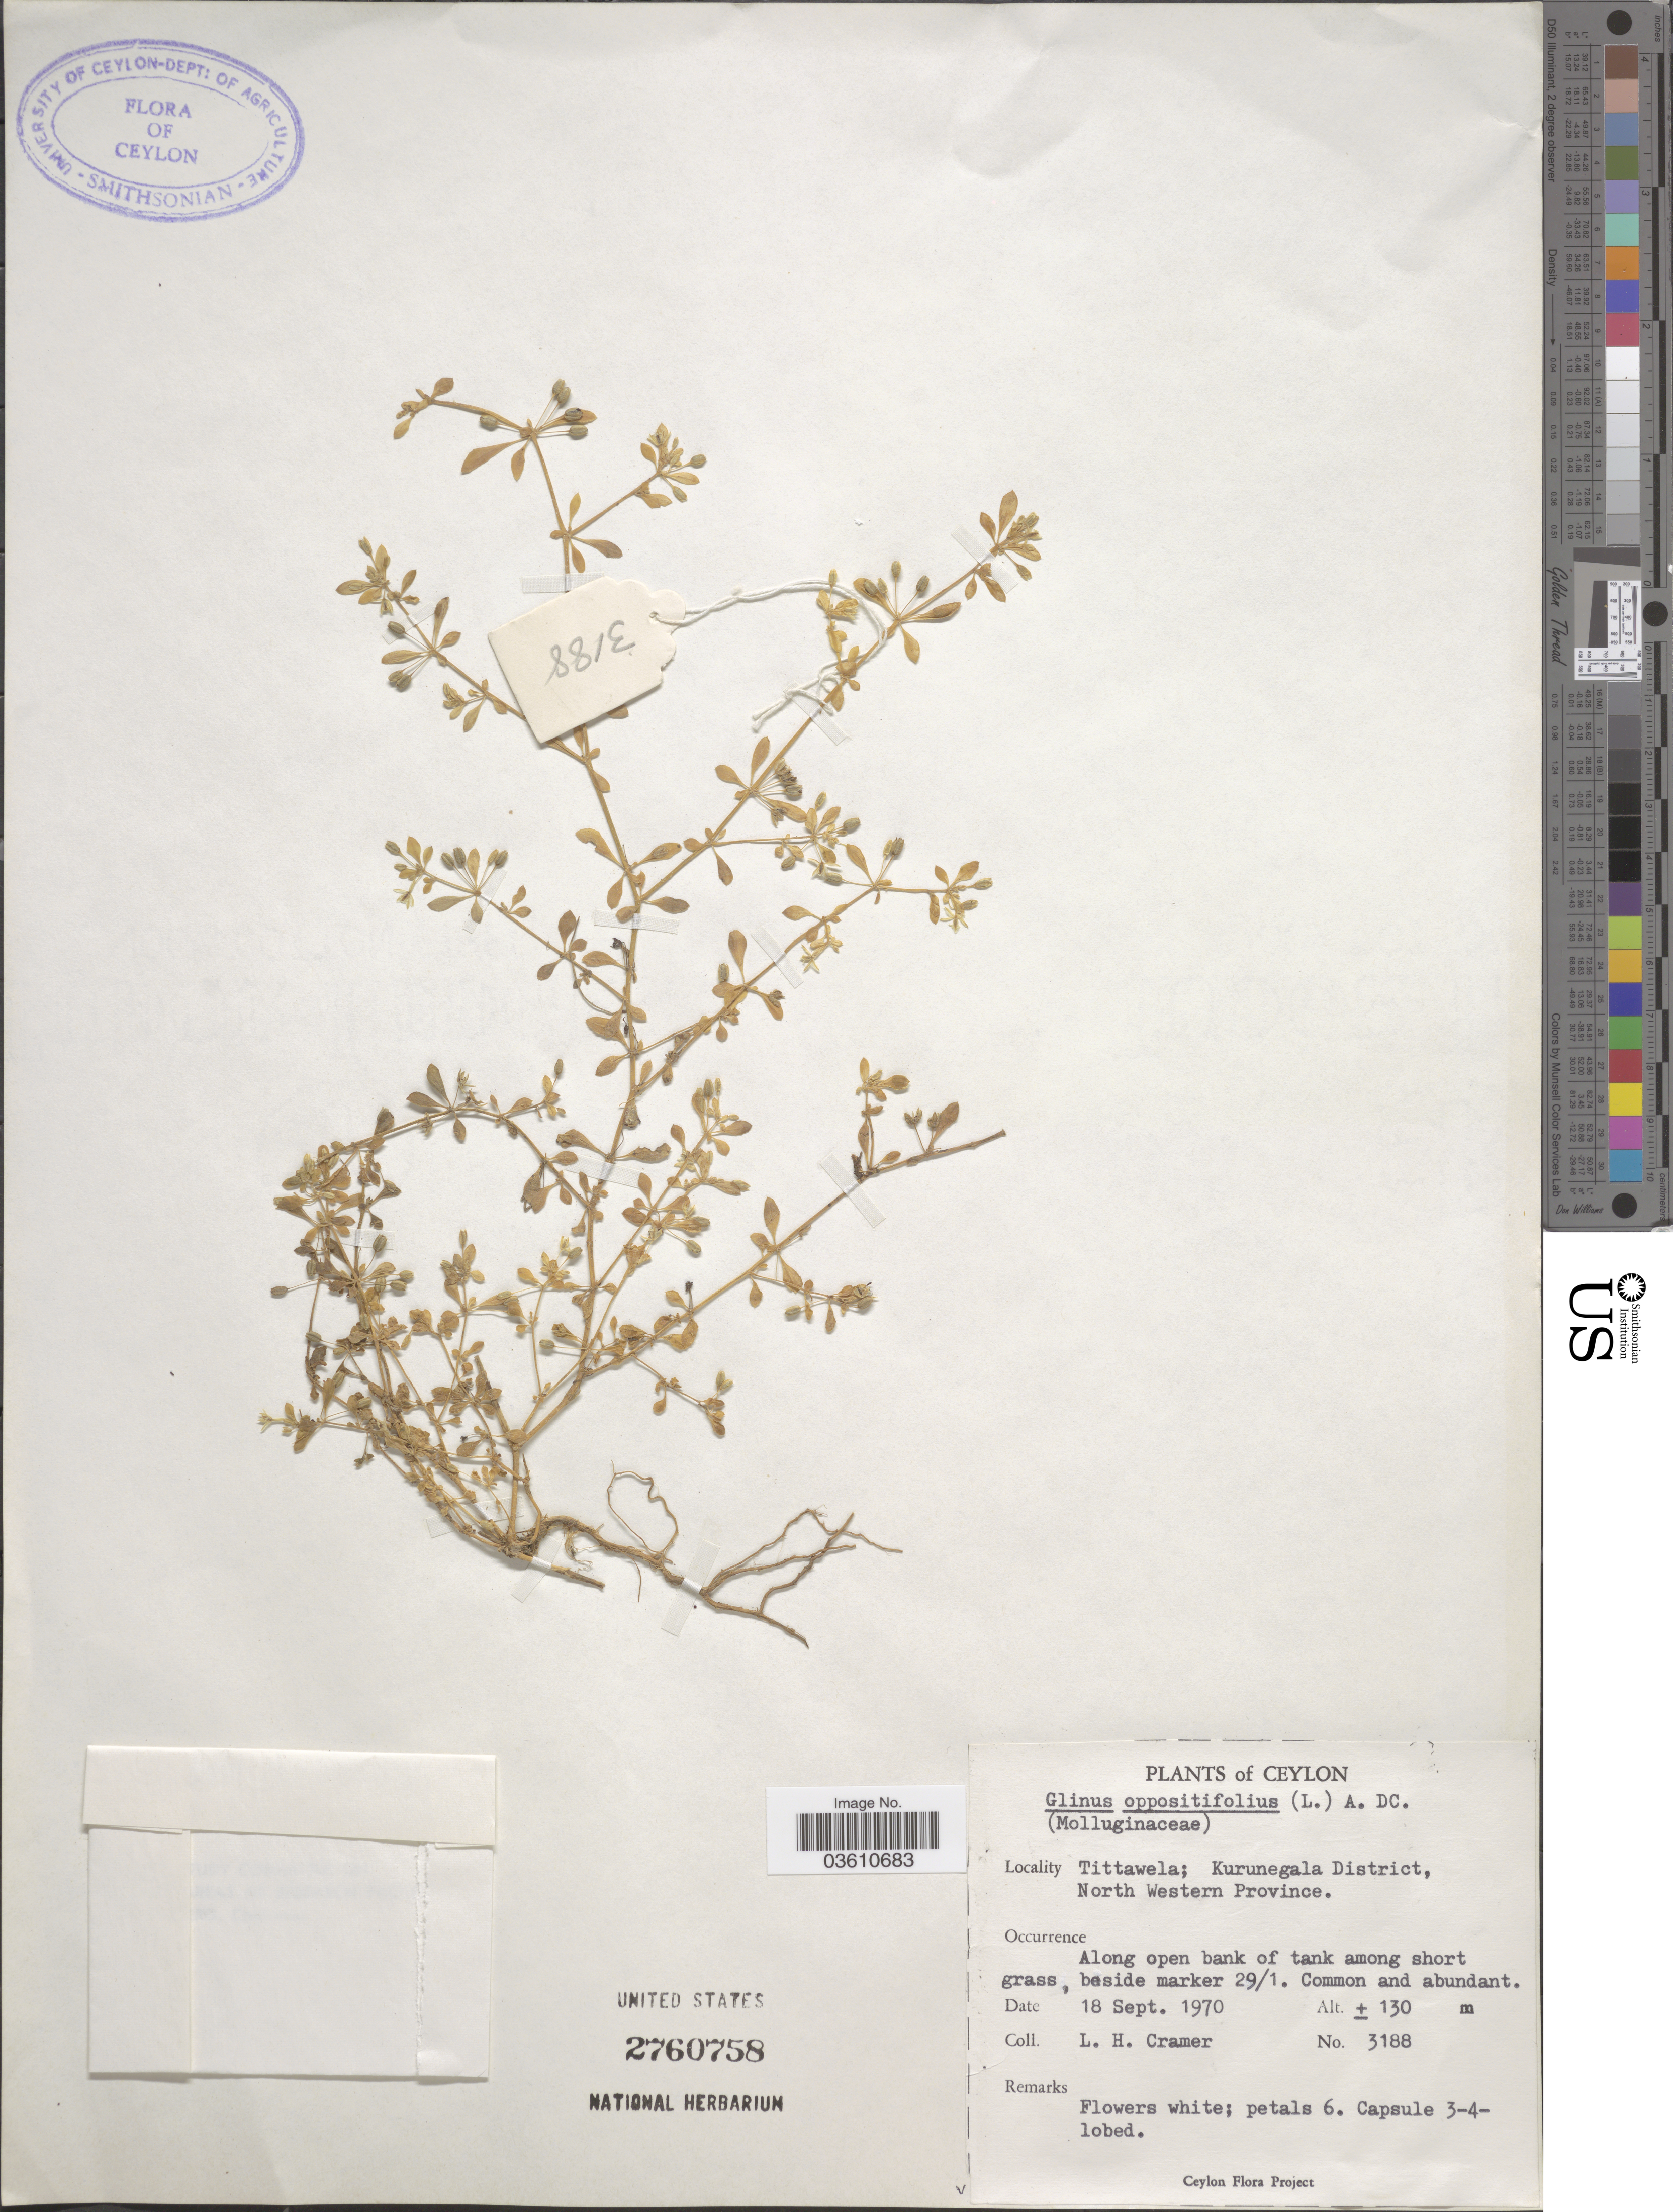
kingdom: Plantae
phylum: Tracheophyta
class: Magnoliopsida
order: Caryophyllales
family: Molluginaceae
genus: Glinus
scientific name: Glinus oppositifolius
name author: (L.) Aug. DC.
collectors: L. H. Cramer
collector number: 3188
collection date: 1970-09-18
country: Sri Lanka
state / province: North Western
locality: Ceylon. Tittawela; Kurunegala District. Beside marker 29/1.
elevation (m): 130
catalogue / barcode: US 2760758